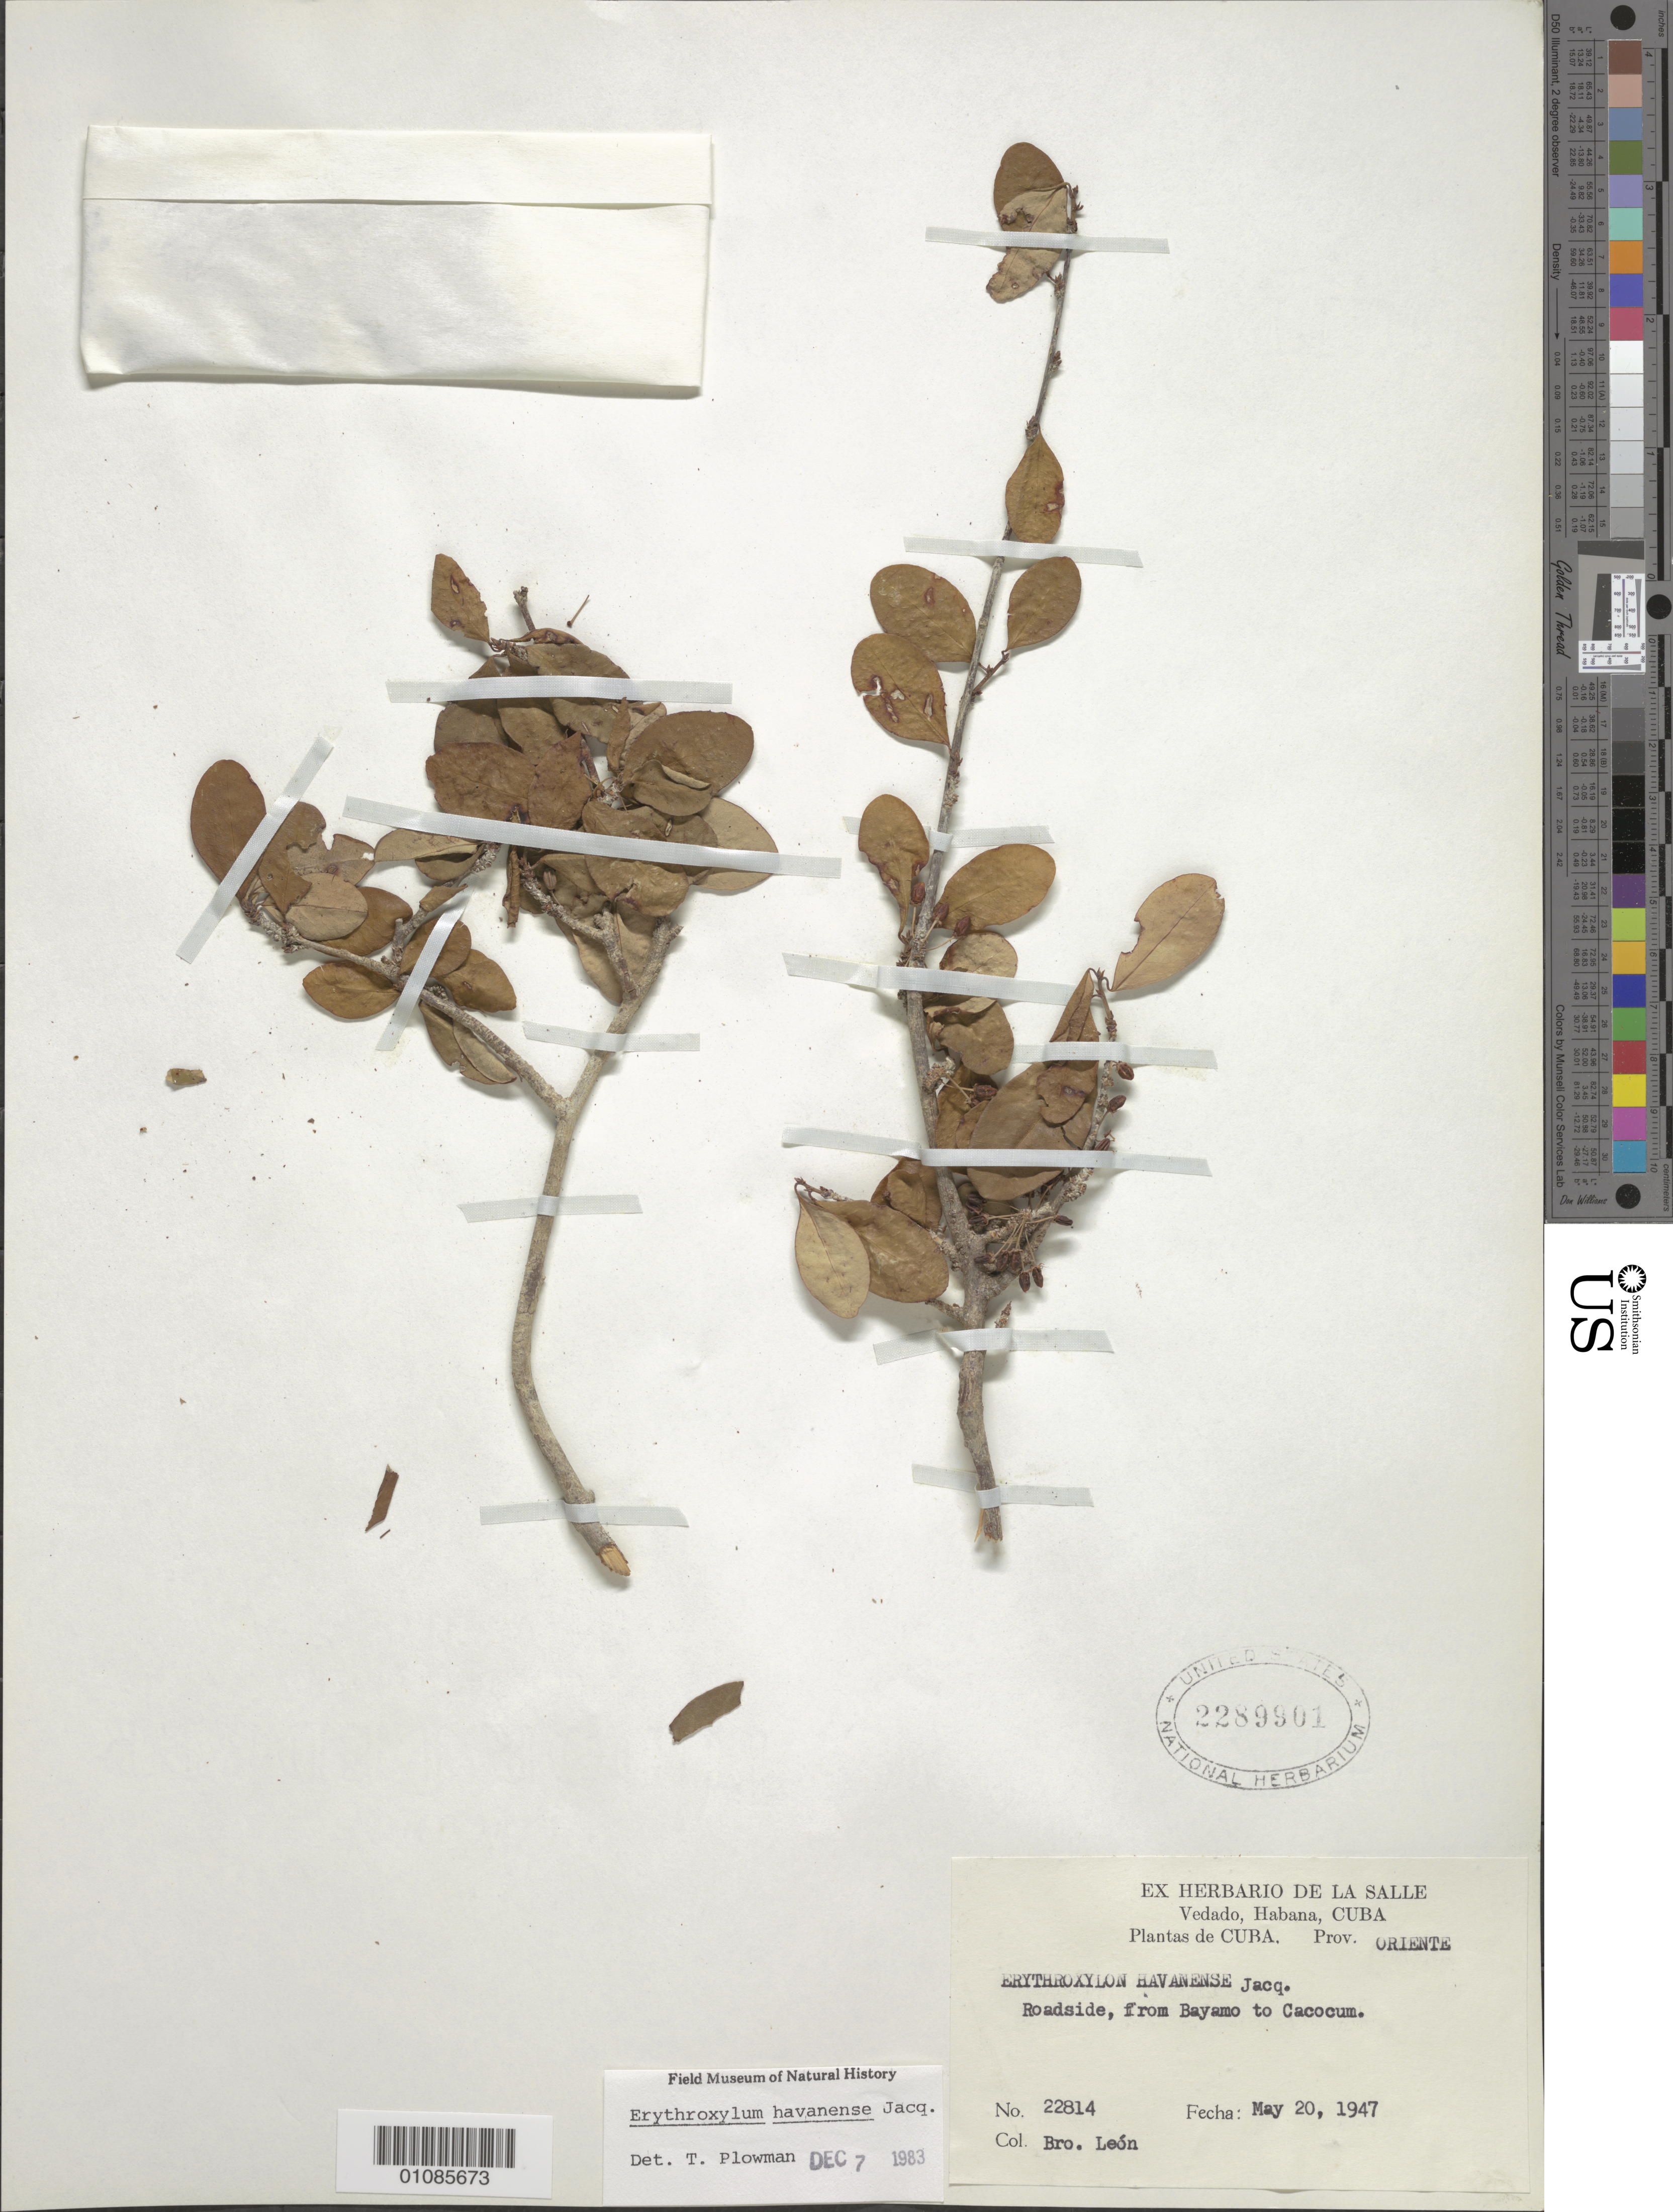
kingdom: Plantae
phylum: Tracheophyta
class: Magnoliopsida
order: Malpighiales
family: Erythroxylaceae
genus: Erythroxylum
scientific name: Erythroxylum havanense var. havanense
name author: Jacq.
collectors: Bro. León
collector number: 22814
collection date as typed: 20 May 1947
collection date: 1947-05-20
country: Cuba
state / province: Oriente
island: Cuba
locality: Roadside, from Bayamo to Cacocum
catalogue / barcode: US 2289901